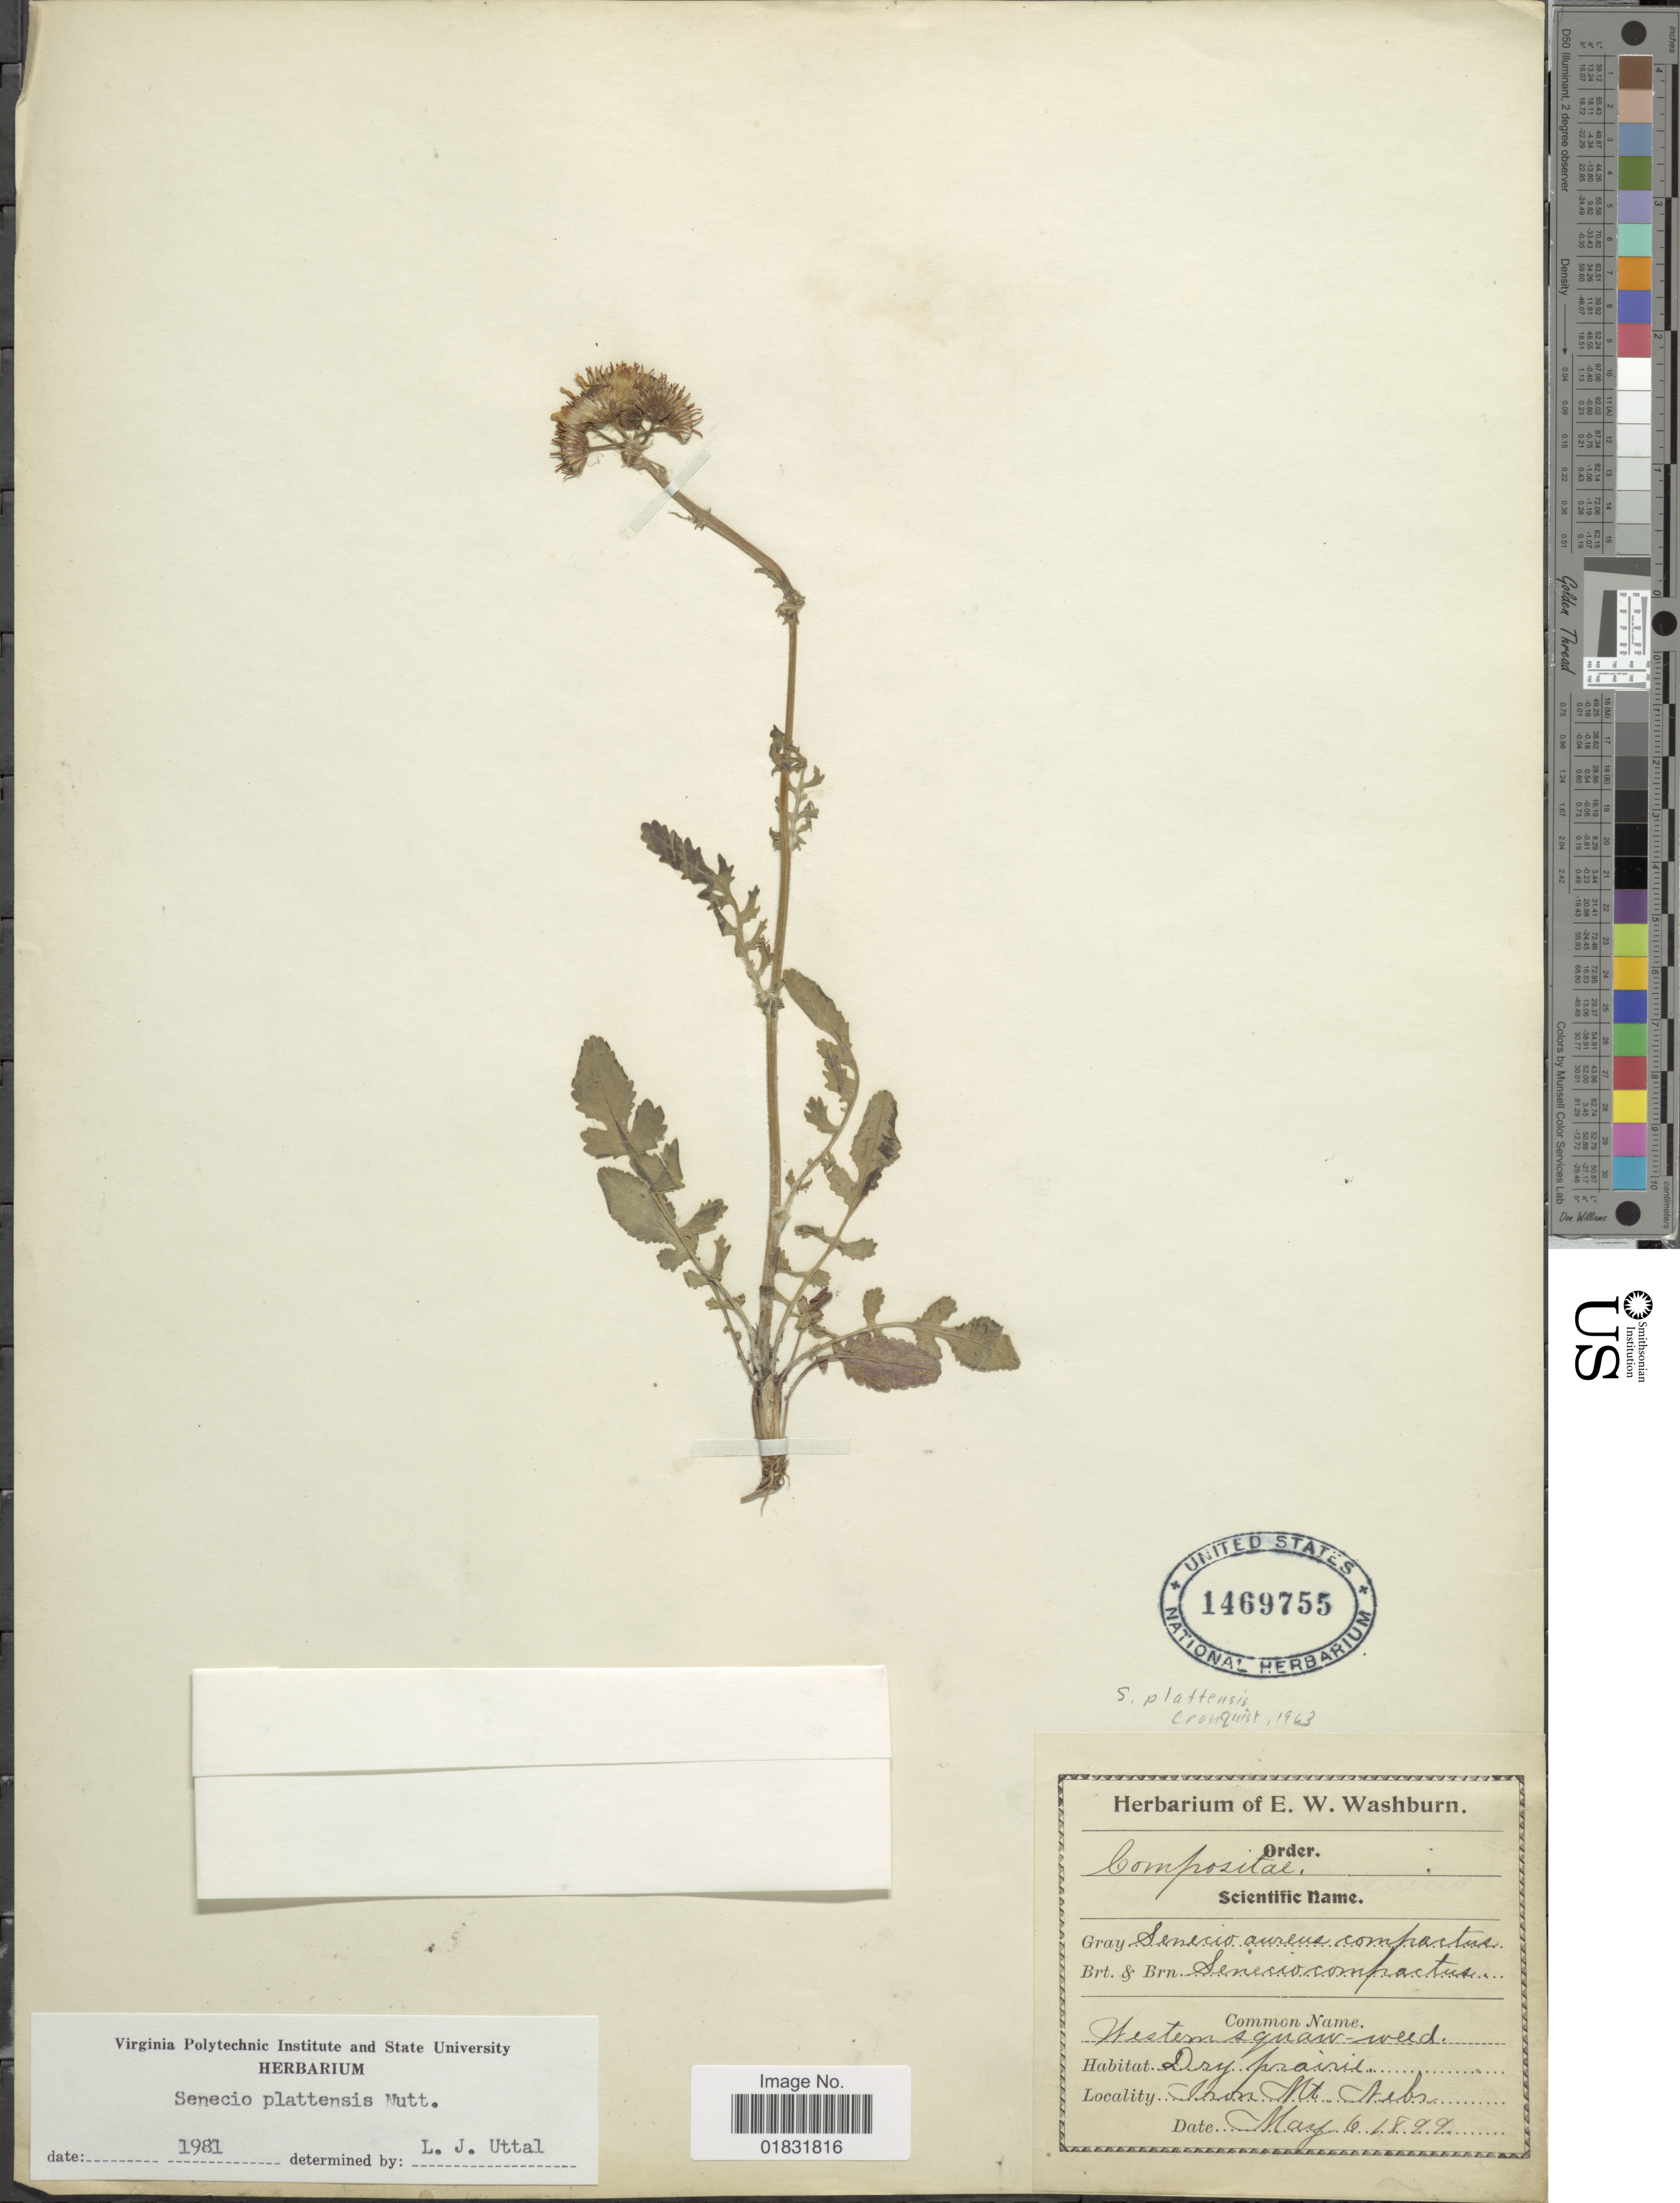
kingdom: Plantae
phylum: Tracheophyta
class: Magnoliopsida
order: Asterales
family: Asteraceae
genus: Packera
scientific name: Packera plattensis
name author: W.A. Weber & Á. Löve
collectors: ex herb. E. W. Washburn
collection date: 1899-05-06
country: United States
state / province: Nebraska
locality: Dry prairie, Iron Mt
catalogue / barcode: US 1469755